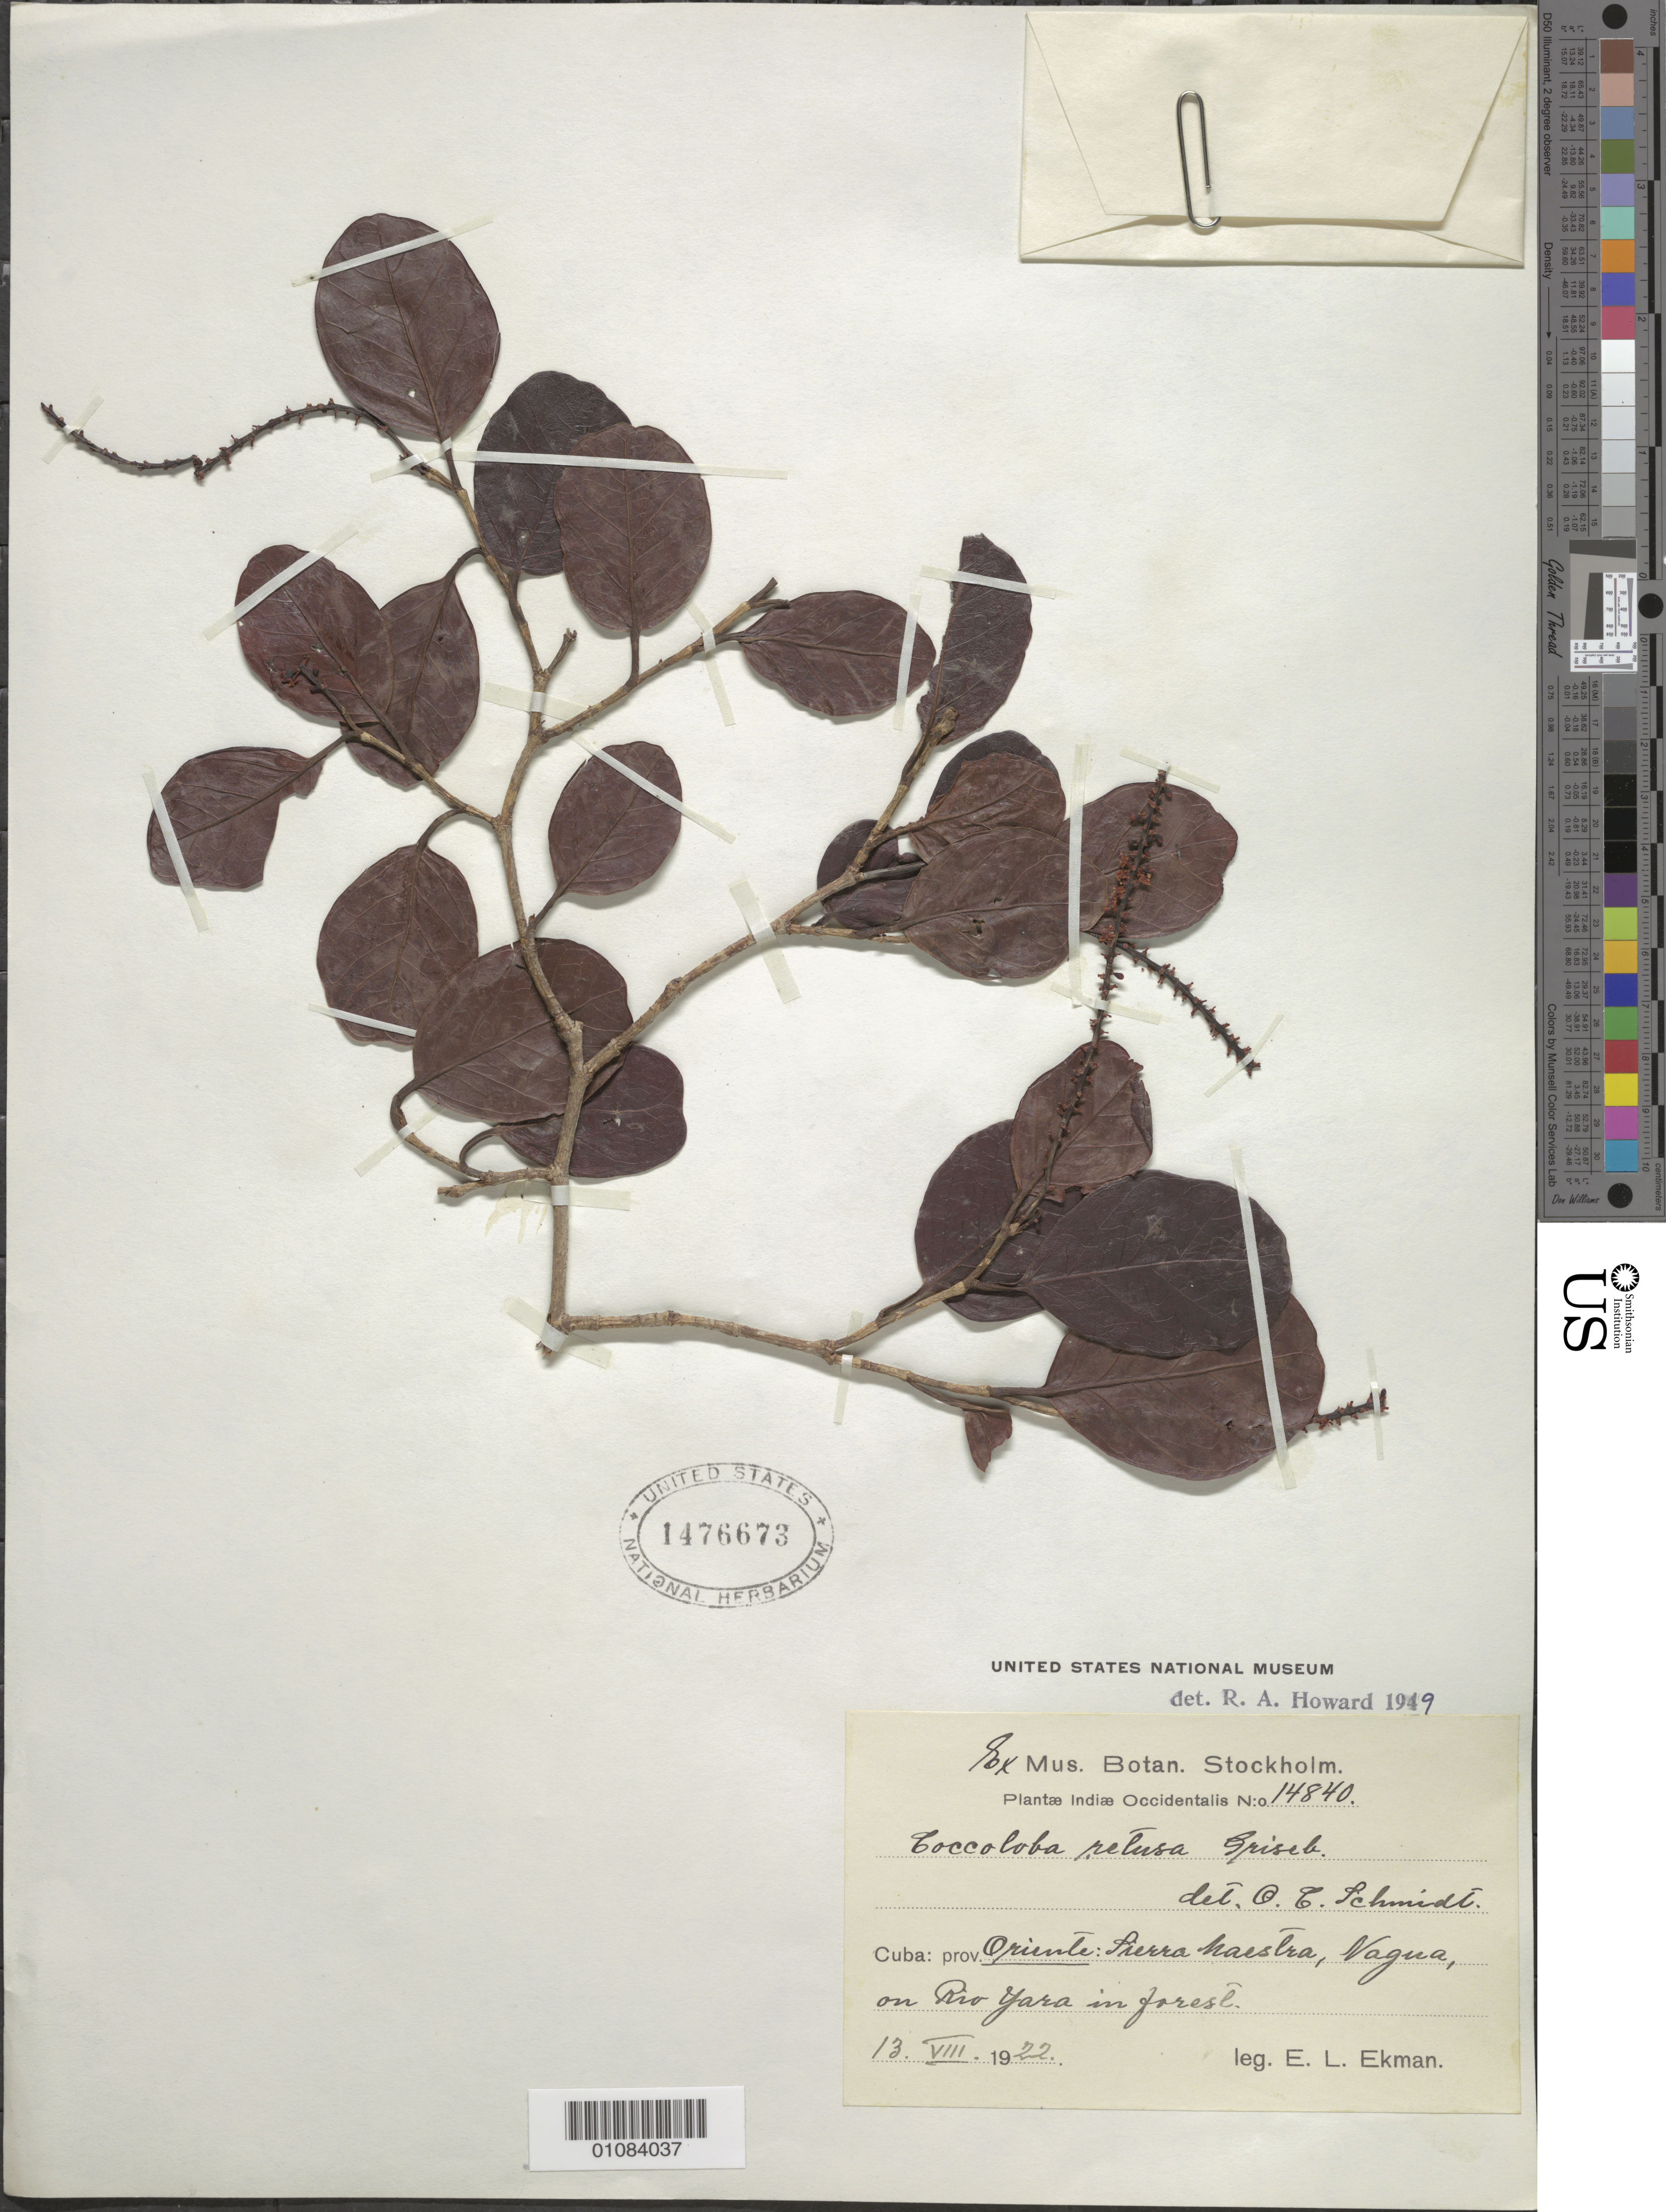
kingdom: Plantae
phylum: Tracheophyta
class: Magnoliopsida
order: Caryophyllales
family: Polygonaceae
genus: Coccoloba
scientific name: Coccoloba retusa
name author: Griseb.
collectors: E. L. Ekman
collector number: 14840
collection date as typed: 13 Aug 1922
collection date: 1922-08-13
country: Cuba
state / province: Oriente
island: Cuba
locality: Oriente: Sierra Maestra, on Rio Yara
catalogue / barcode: US 1476673